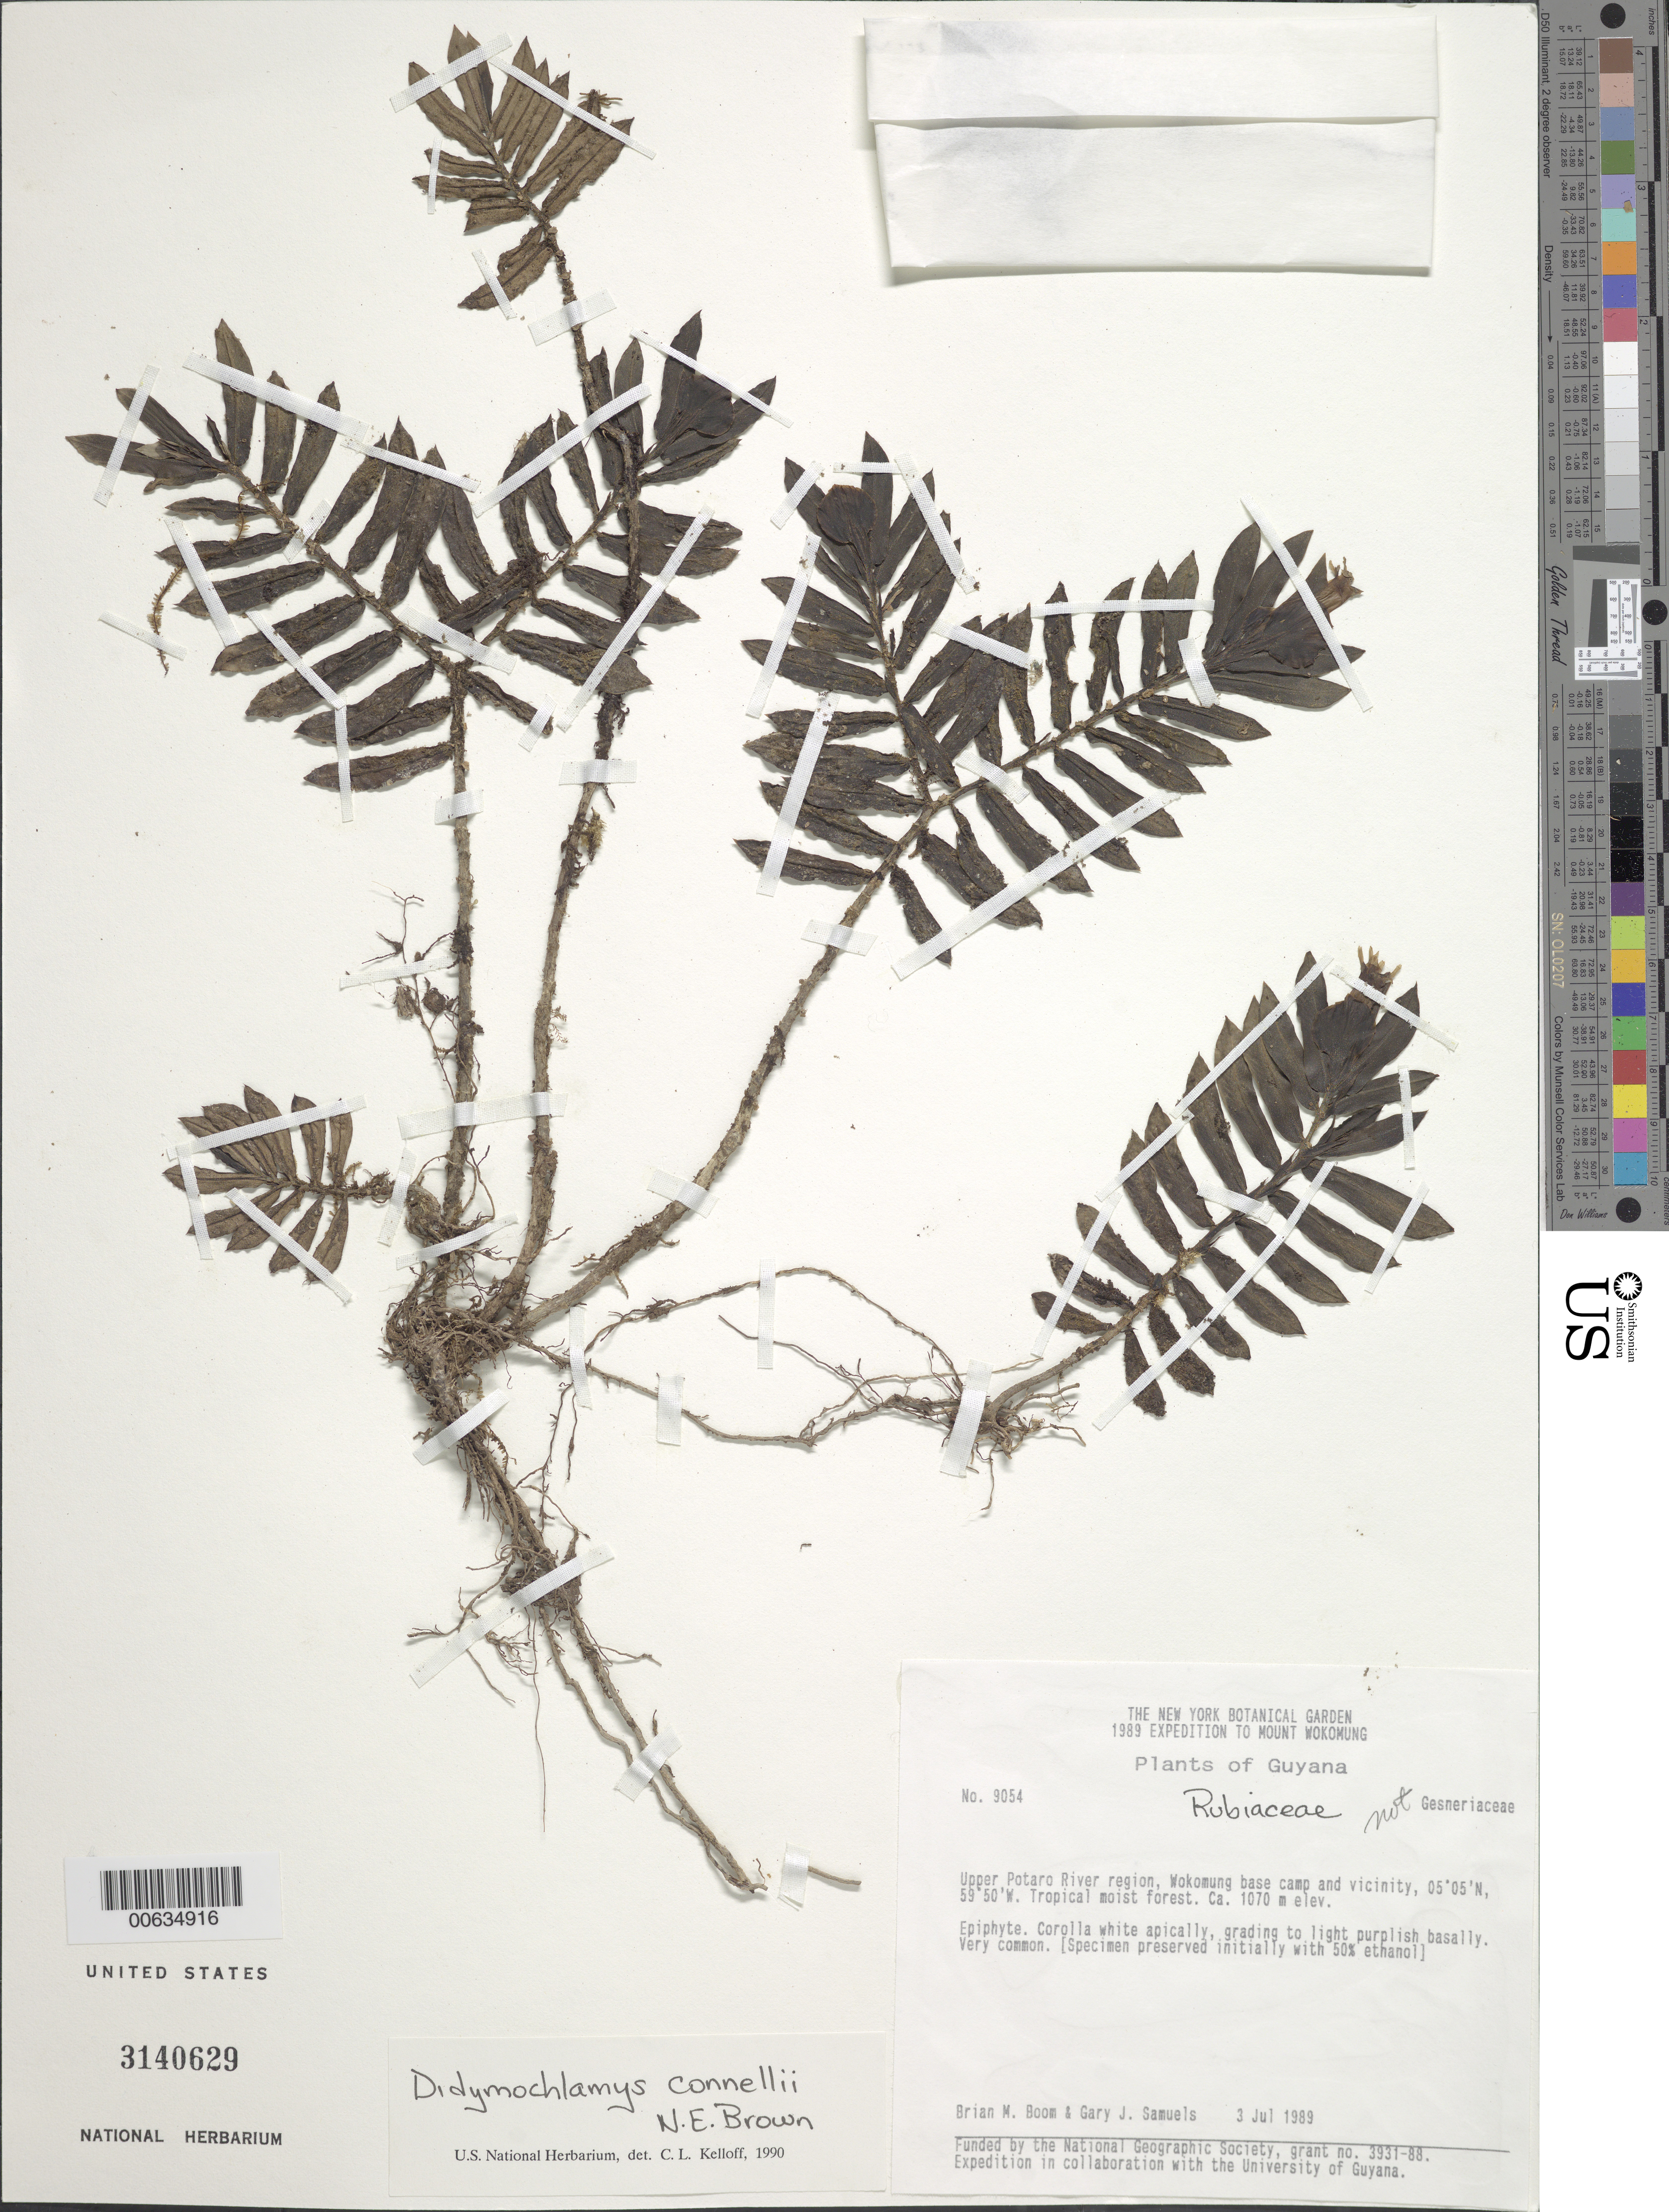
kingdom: Plantae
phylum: Tracheophyta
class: Magnoliopsida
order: Gentianales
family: Rubiaceae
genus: Didymochlamys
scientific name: Didymochlamys connellii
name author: N.E. Br.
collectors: B. M. Boom & G. Samuels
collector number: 9054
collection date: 1989-07-03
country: Guyana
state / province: Potaro-Siparuni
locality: Upper Potaro River region, Wokumung base camp and vicinity, Tropical moist forest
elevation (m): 1070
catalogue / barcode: US 3140629